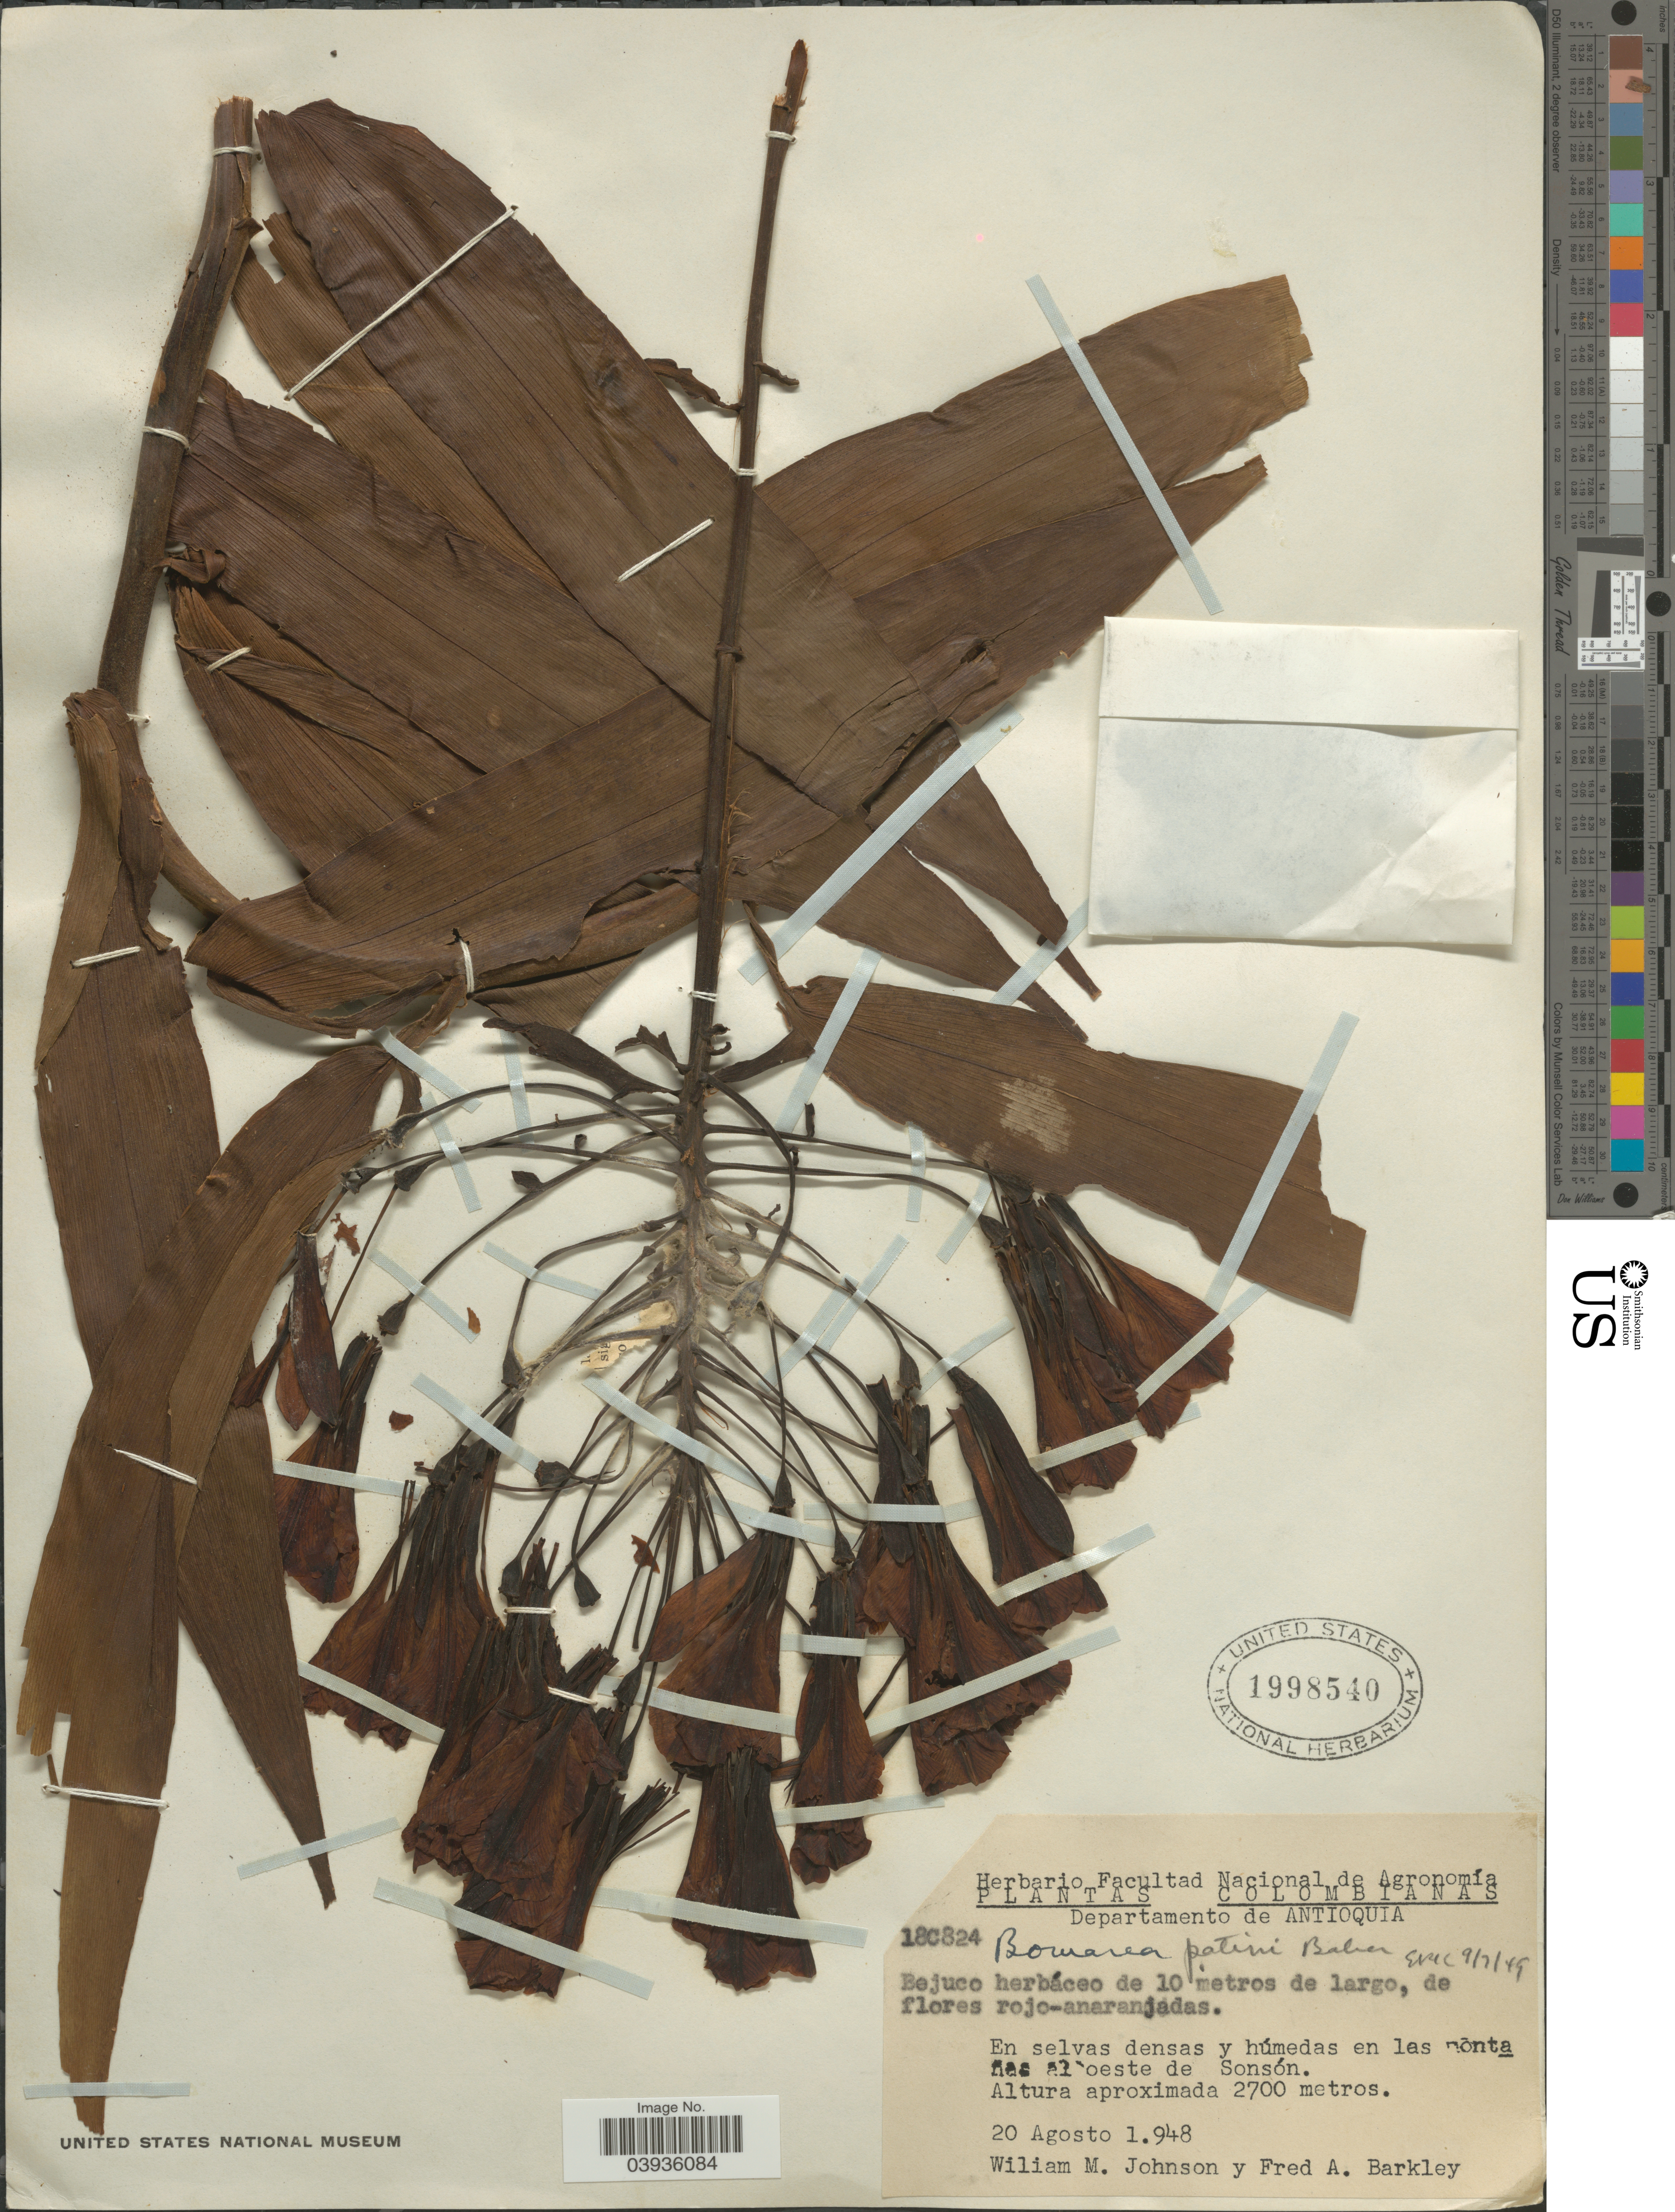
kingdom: Plantae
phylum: Tracheophyta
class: Liliopsida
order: Liliales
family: Alstroemeriaceae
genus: Bomarea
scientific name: Bomarea patinii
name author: Baker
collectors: W. M. Johnson & F. A. Barkley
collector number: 18C824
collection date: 1948-08-20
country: Colombia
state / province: Antioquia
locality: Departamento de Antioquia. En selvas densas y húmedas en las monta has al oeste de Sonsón.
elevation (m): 2700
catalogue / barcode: US 1998540